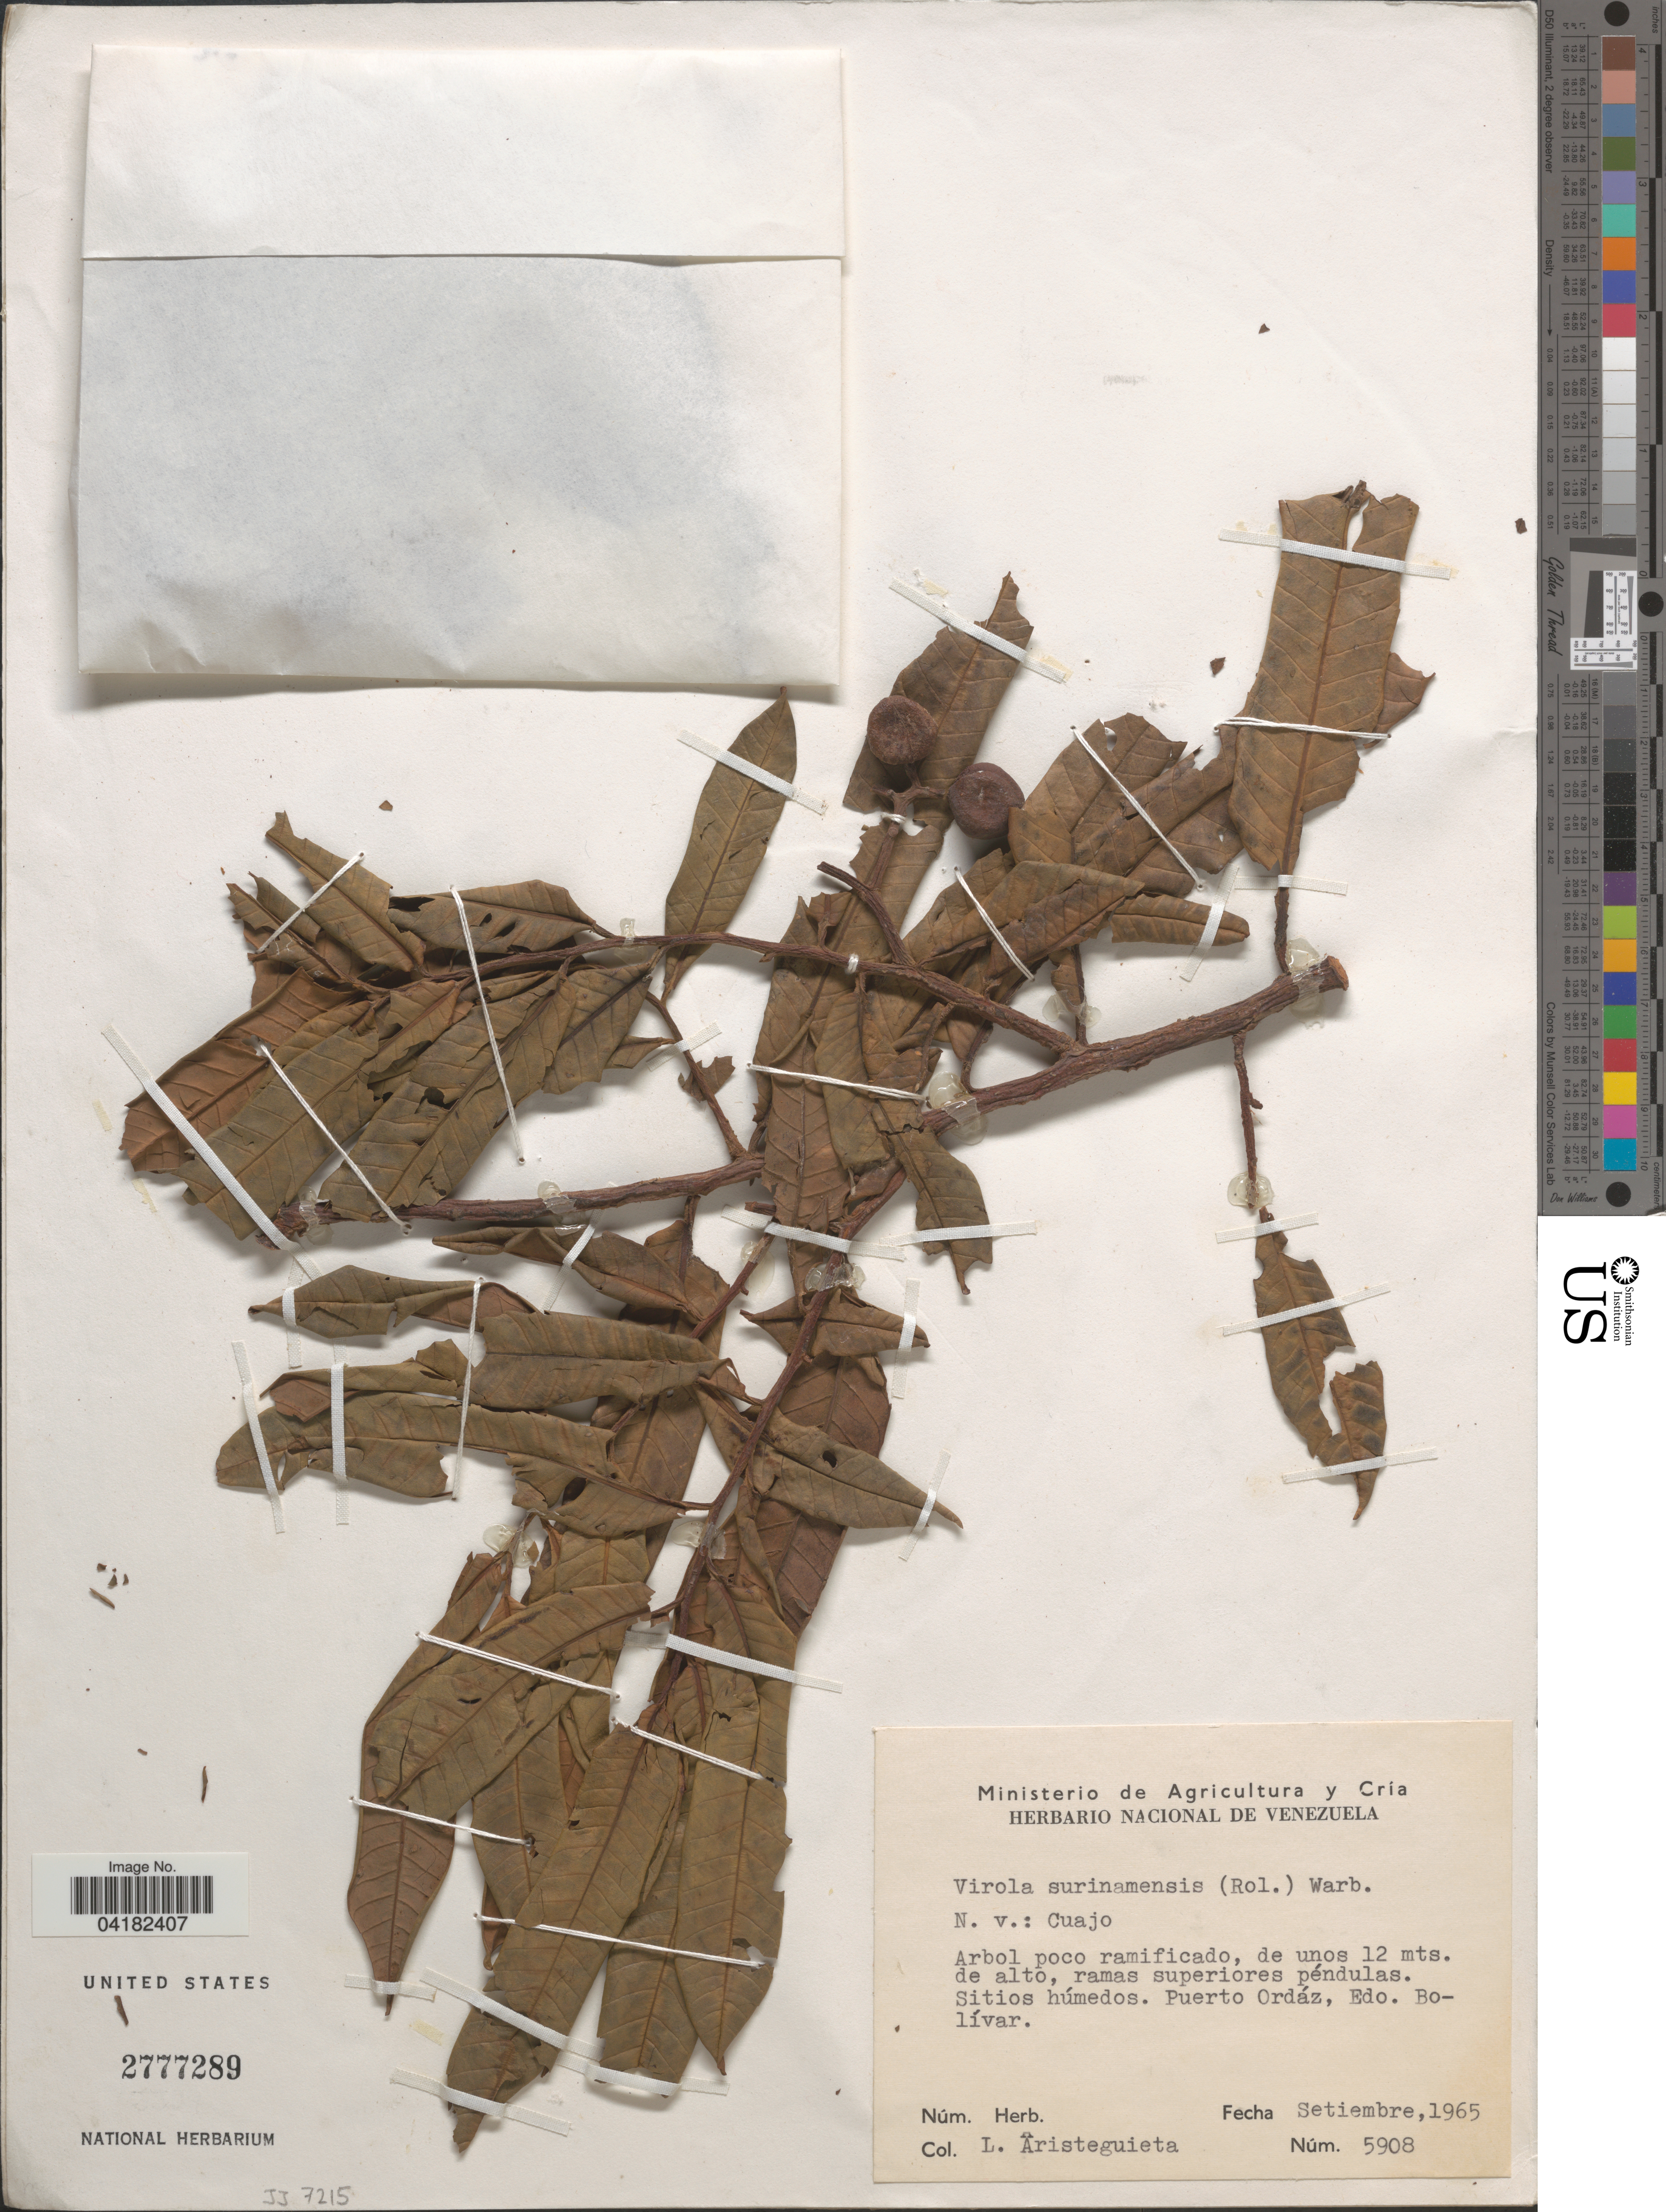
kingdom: Plantae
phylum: Tracheophyta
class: Magnoliopsida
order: Magnoliales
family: Myristicaceae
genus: Virola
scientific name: Virola surinamensis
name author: (Rol.) Warb.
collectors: L. Aristeguieta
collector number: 5908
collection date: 1965-09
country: Venezuela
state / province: Bolivar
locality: Puerto Ordáz.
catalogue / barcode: US 2777289